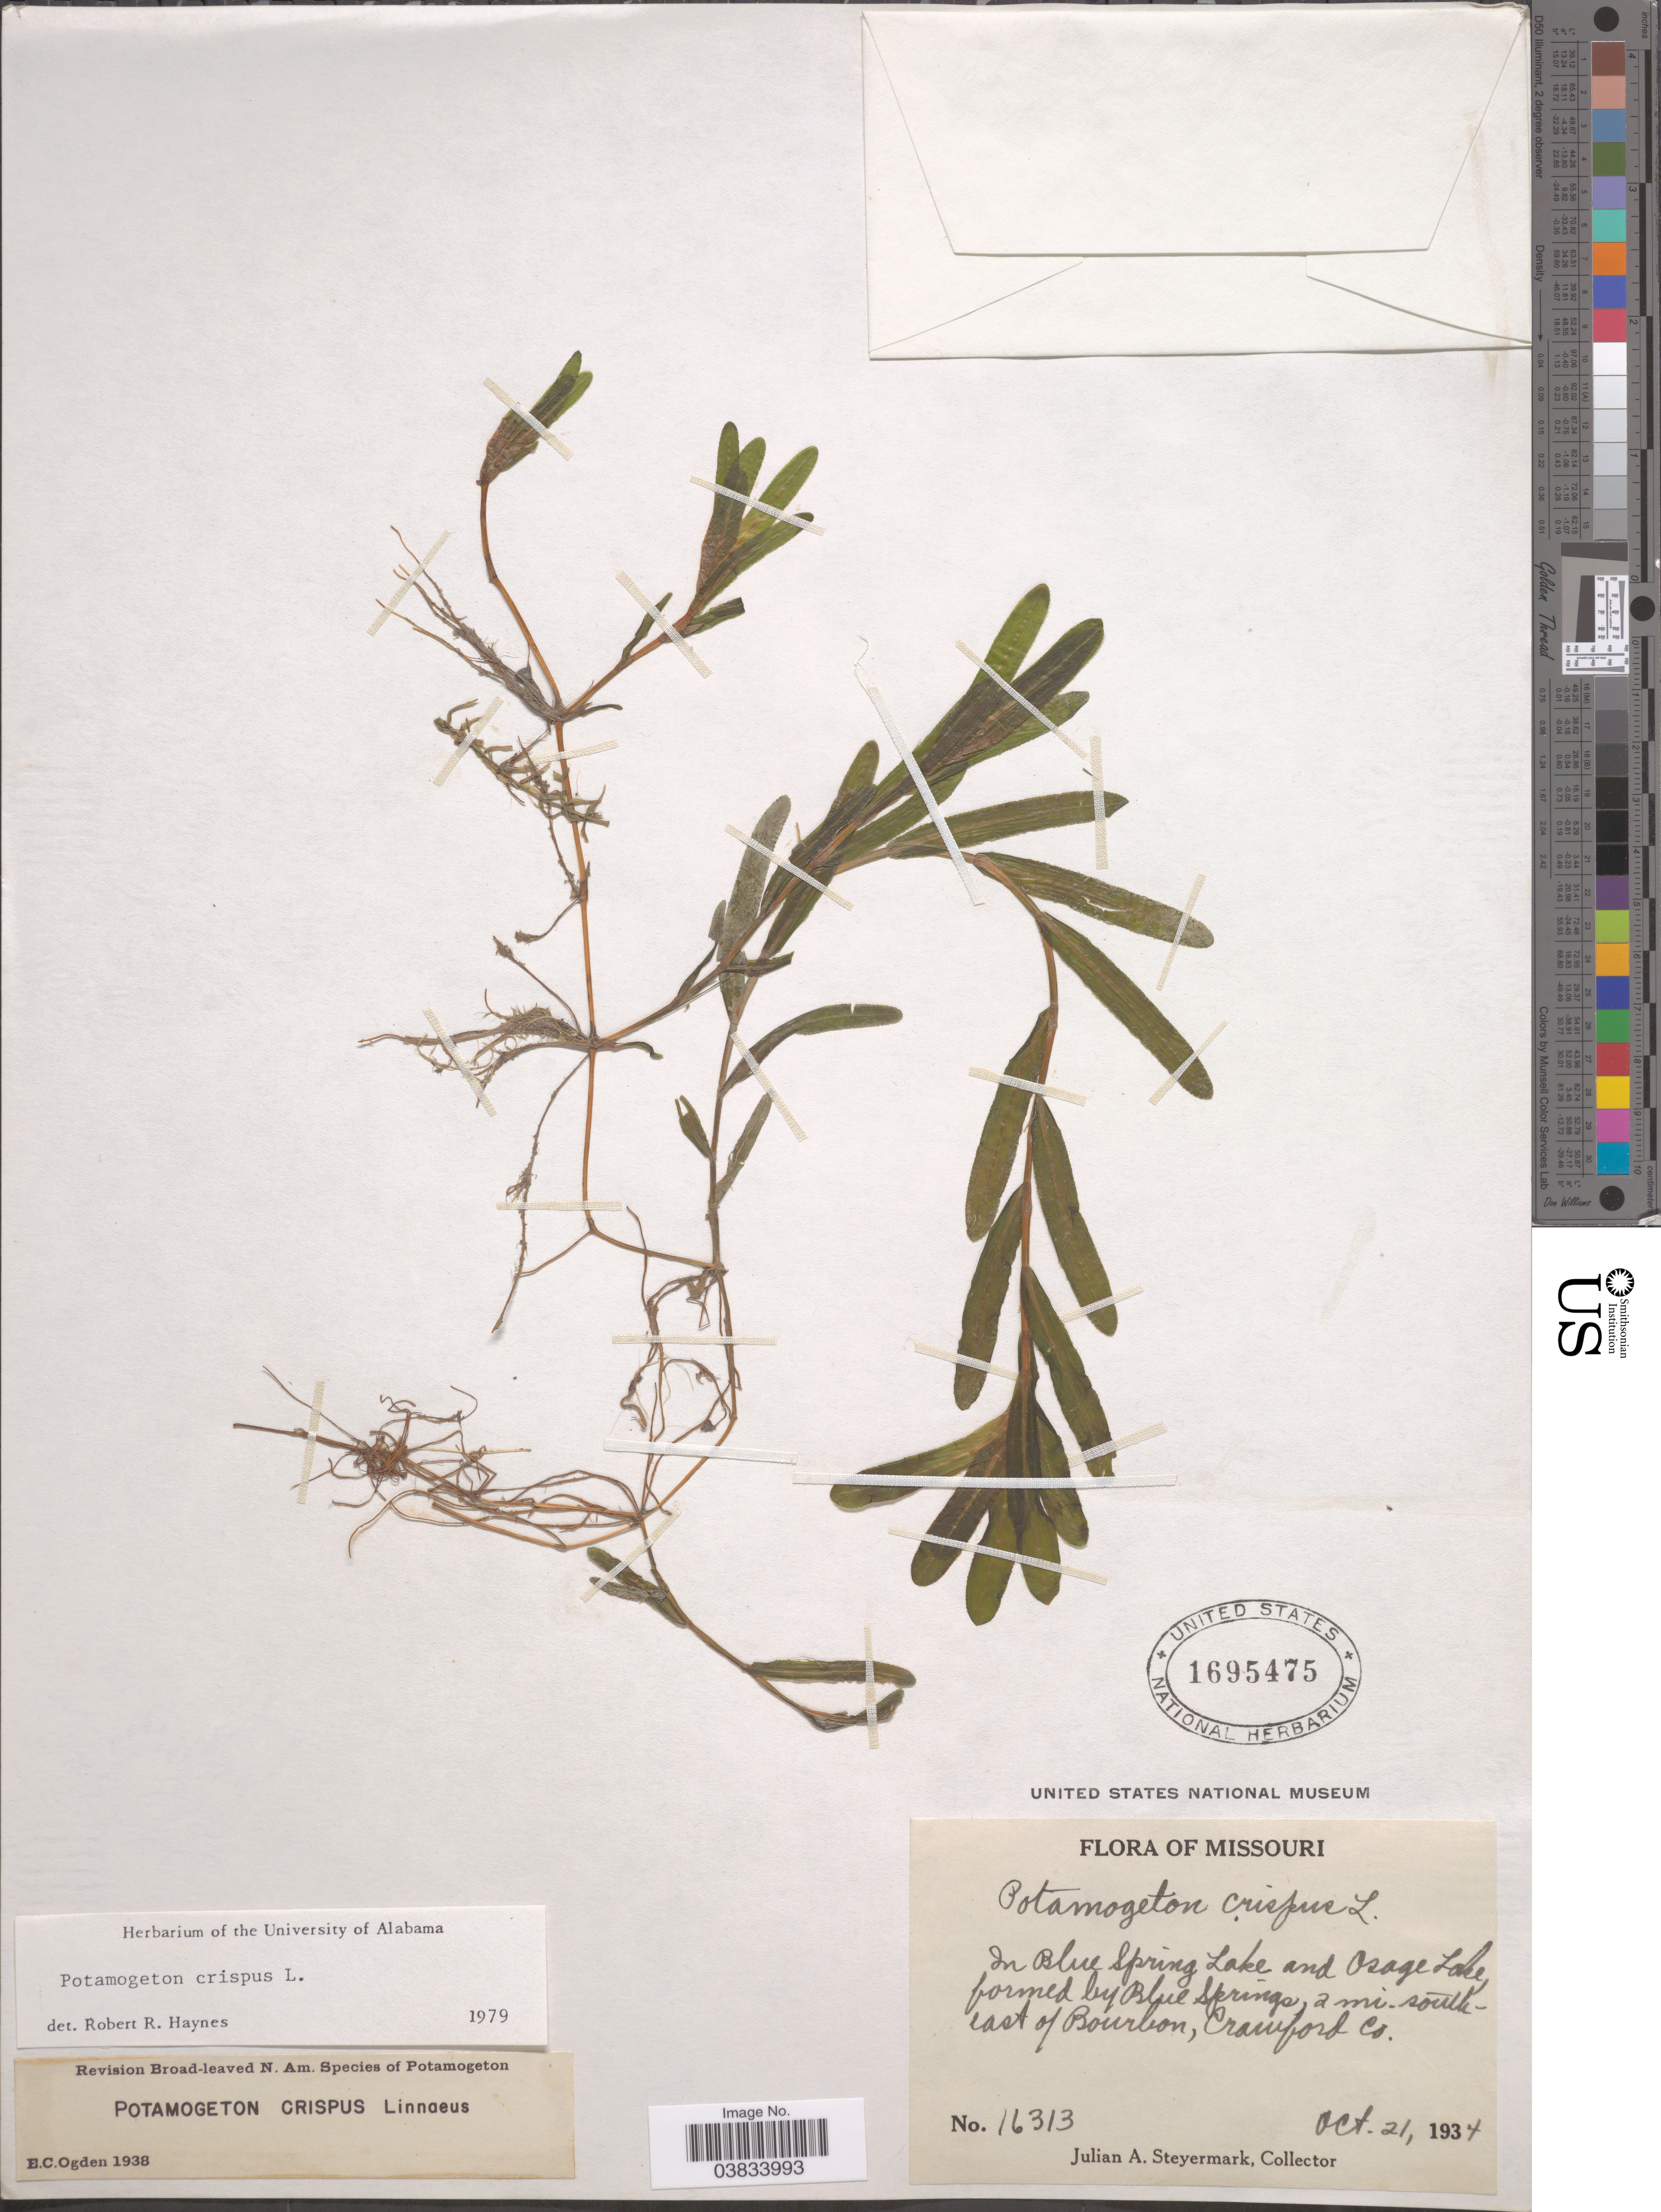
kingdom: Plantae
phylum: Tracheophyta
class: Liliopsida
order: Alismatales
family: Potamogetonaceae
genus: Potamogeton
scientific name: Potamogeton crispus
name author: L.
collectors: J. Steyermark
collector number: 16313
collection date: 1934-10-21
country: United States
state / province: Missouri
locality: In Blue Spring Lake and Osage Lake, formed by Blue Springs, 2 mi. southeast of Bourbon, Crawford Co.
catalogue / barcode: US 1695475